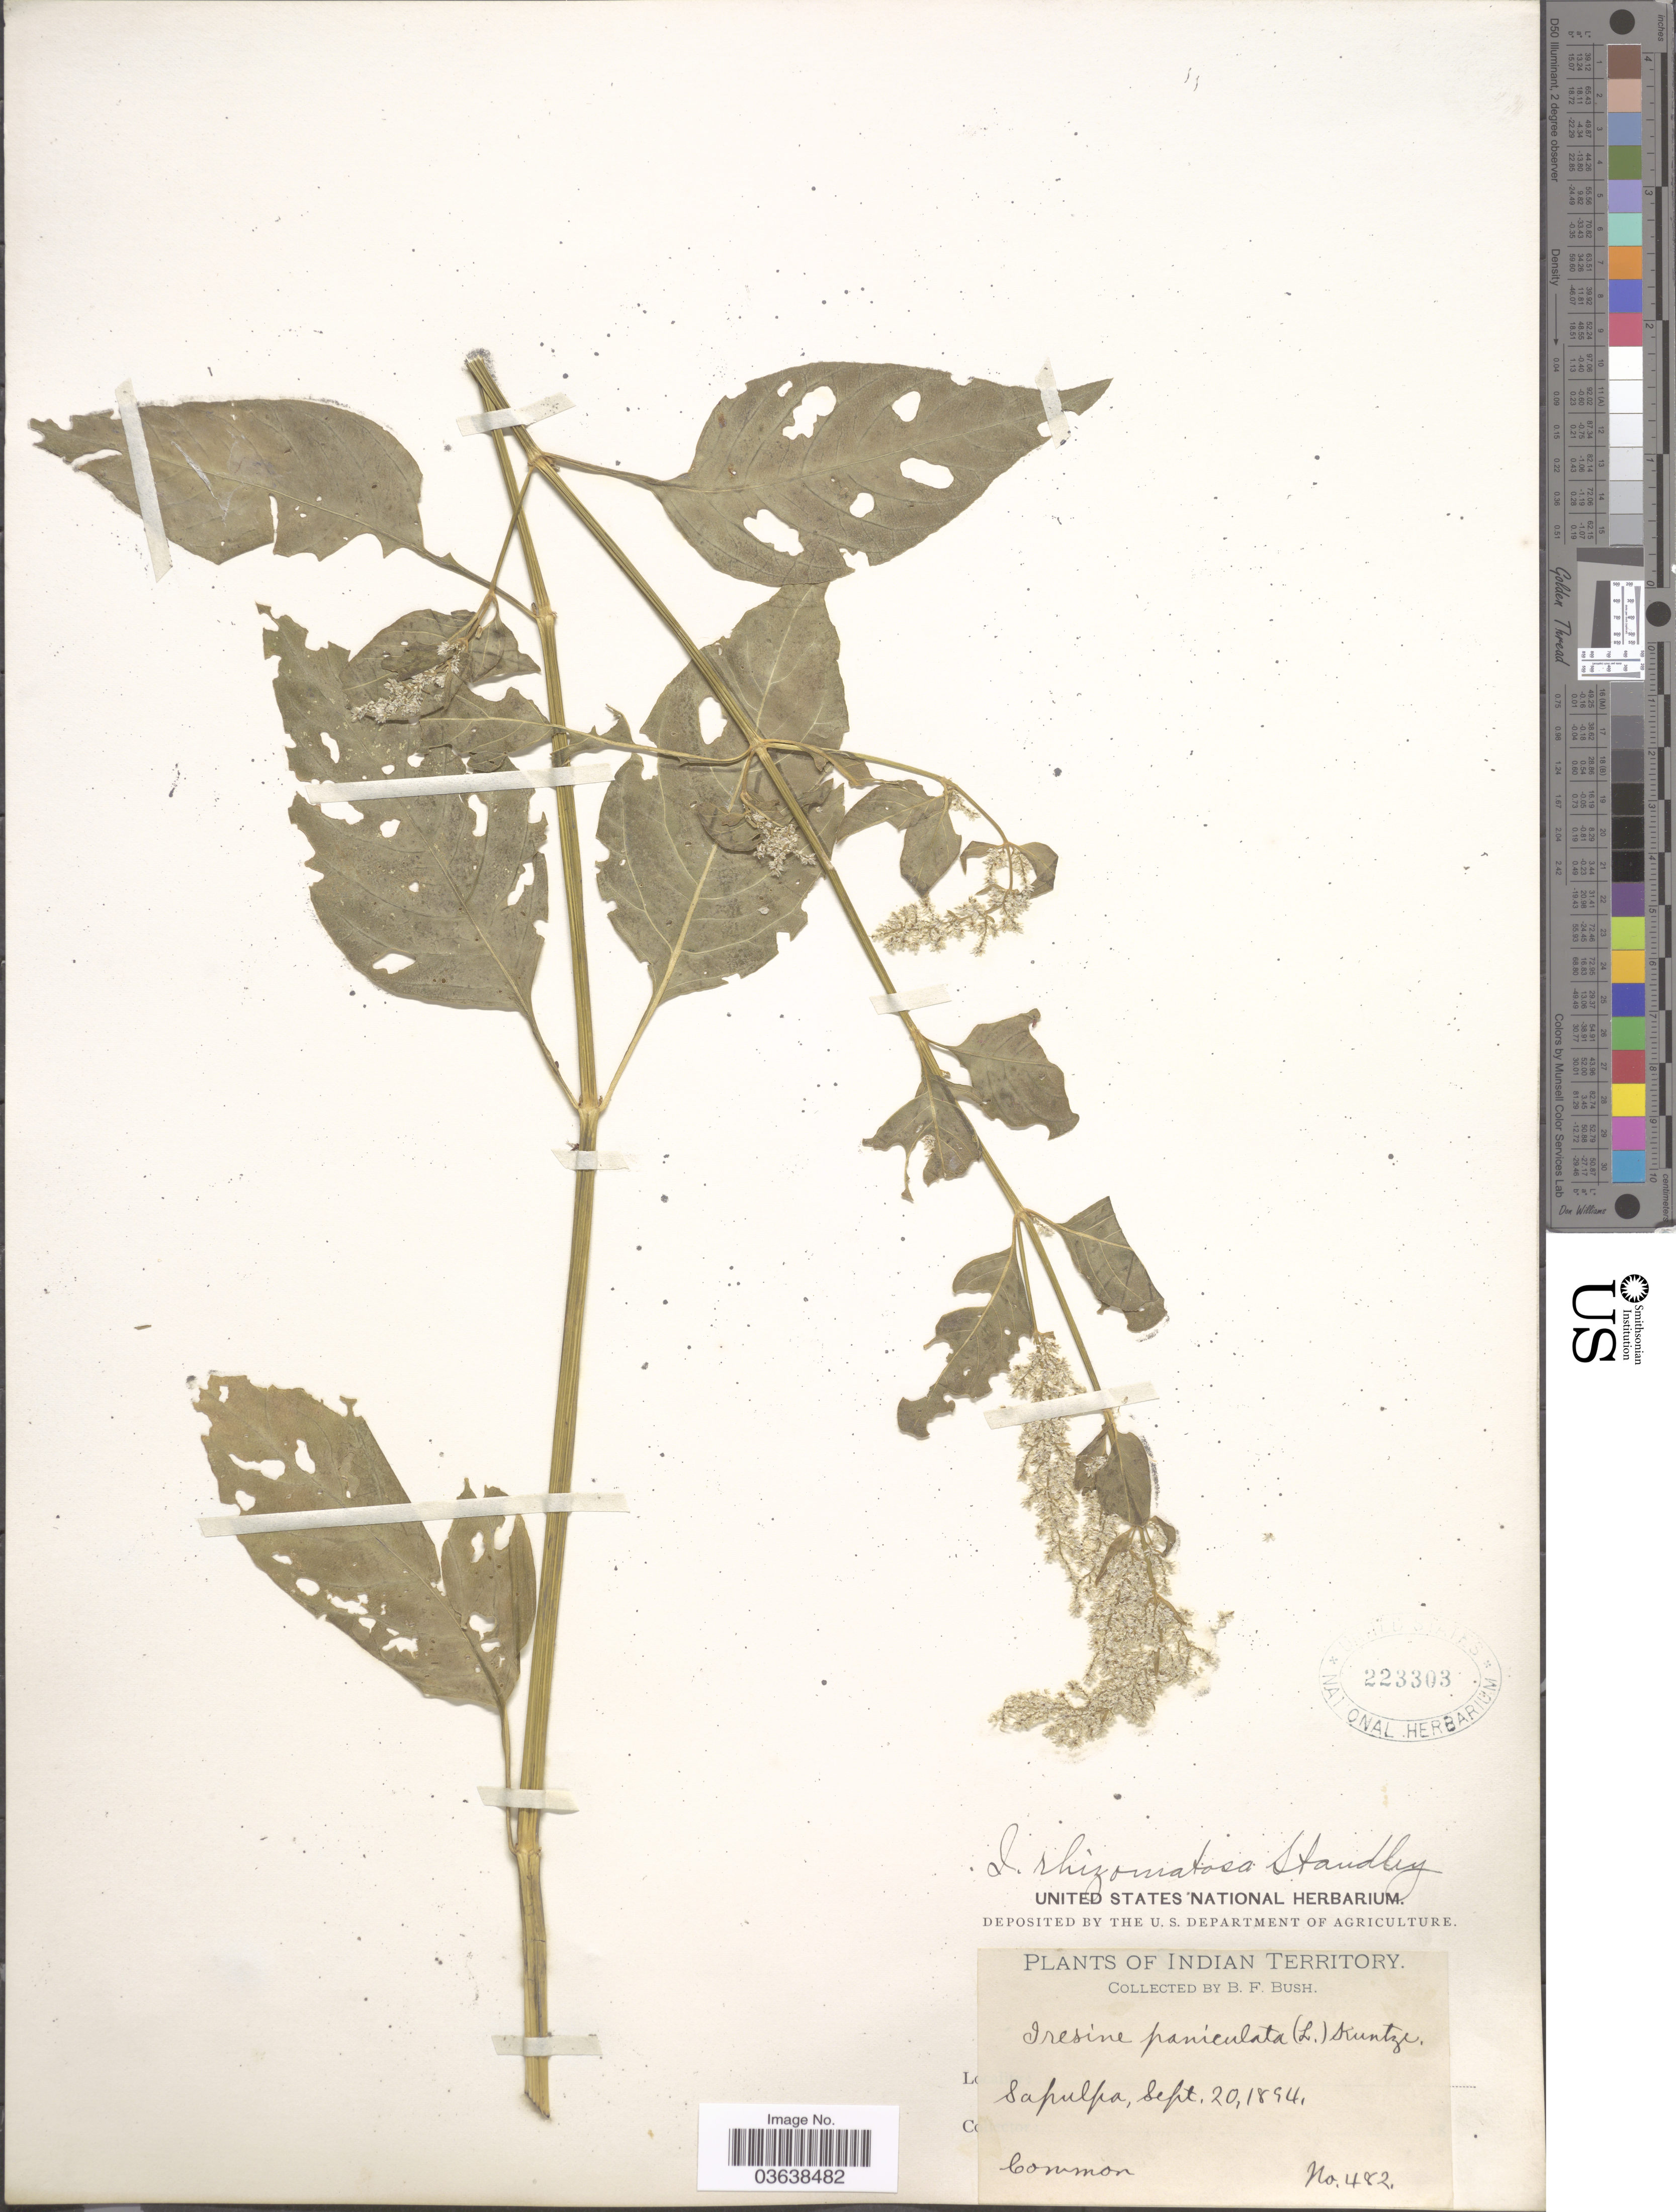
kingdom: Plantae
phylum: Tracheophyta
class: Magnoliopsida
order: Caryophyllales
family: Amaranthaceae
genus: Iresine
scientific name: Iresine rhizomatosa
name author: Standl.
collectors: B. F. Bush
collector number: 482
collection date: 1894-09-20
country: United States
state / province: Oklahoma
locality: Indian Territory. Sapulpa.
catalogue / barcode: US 223303